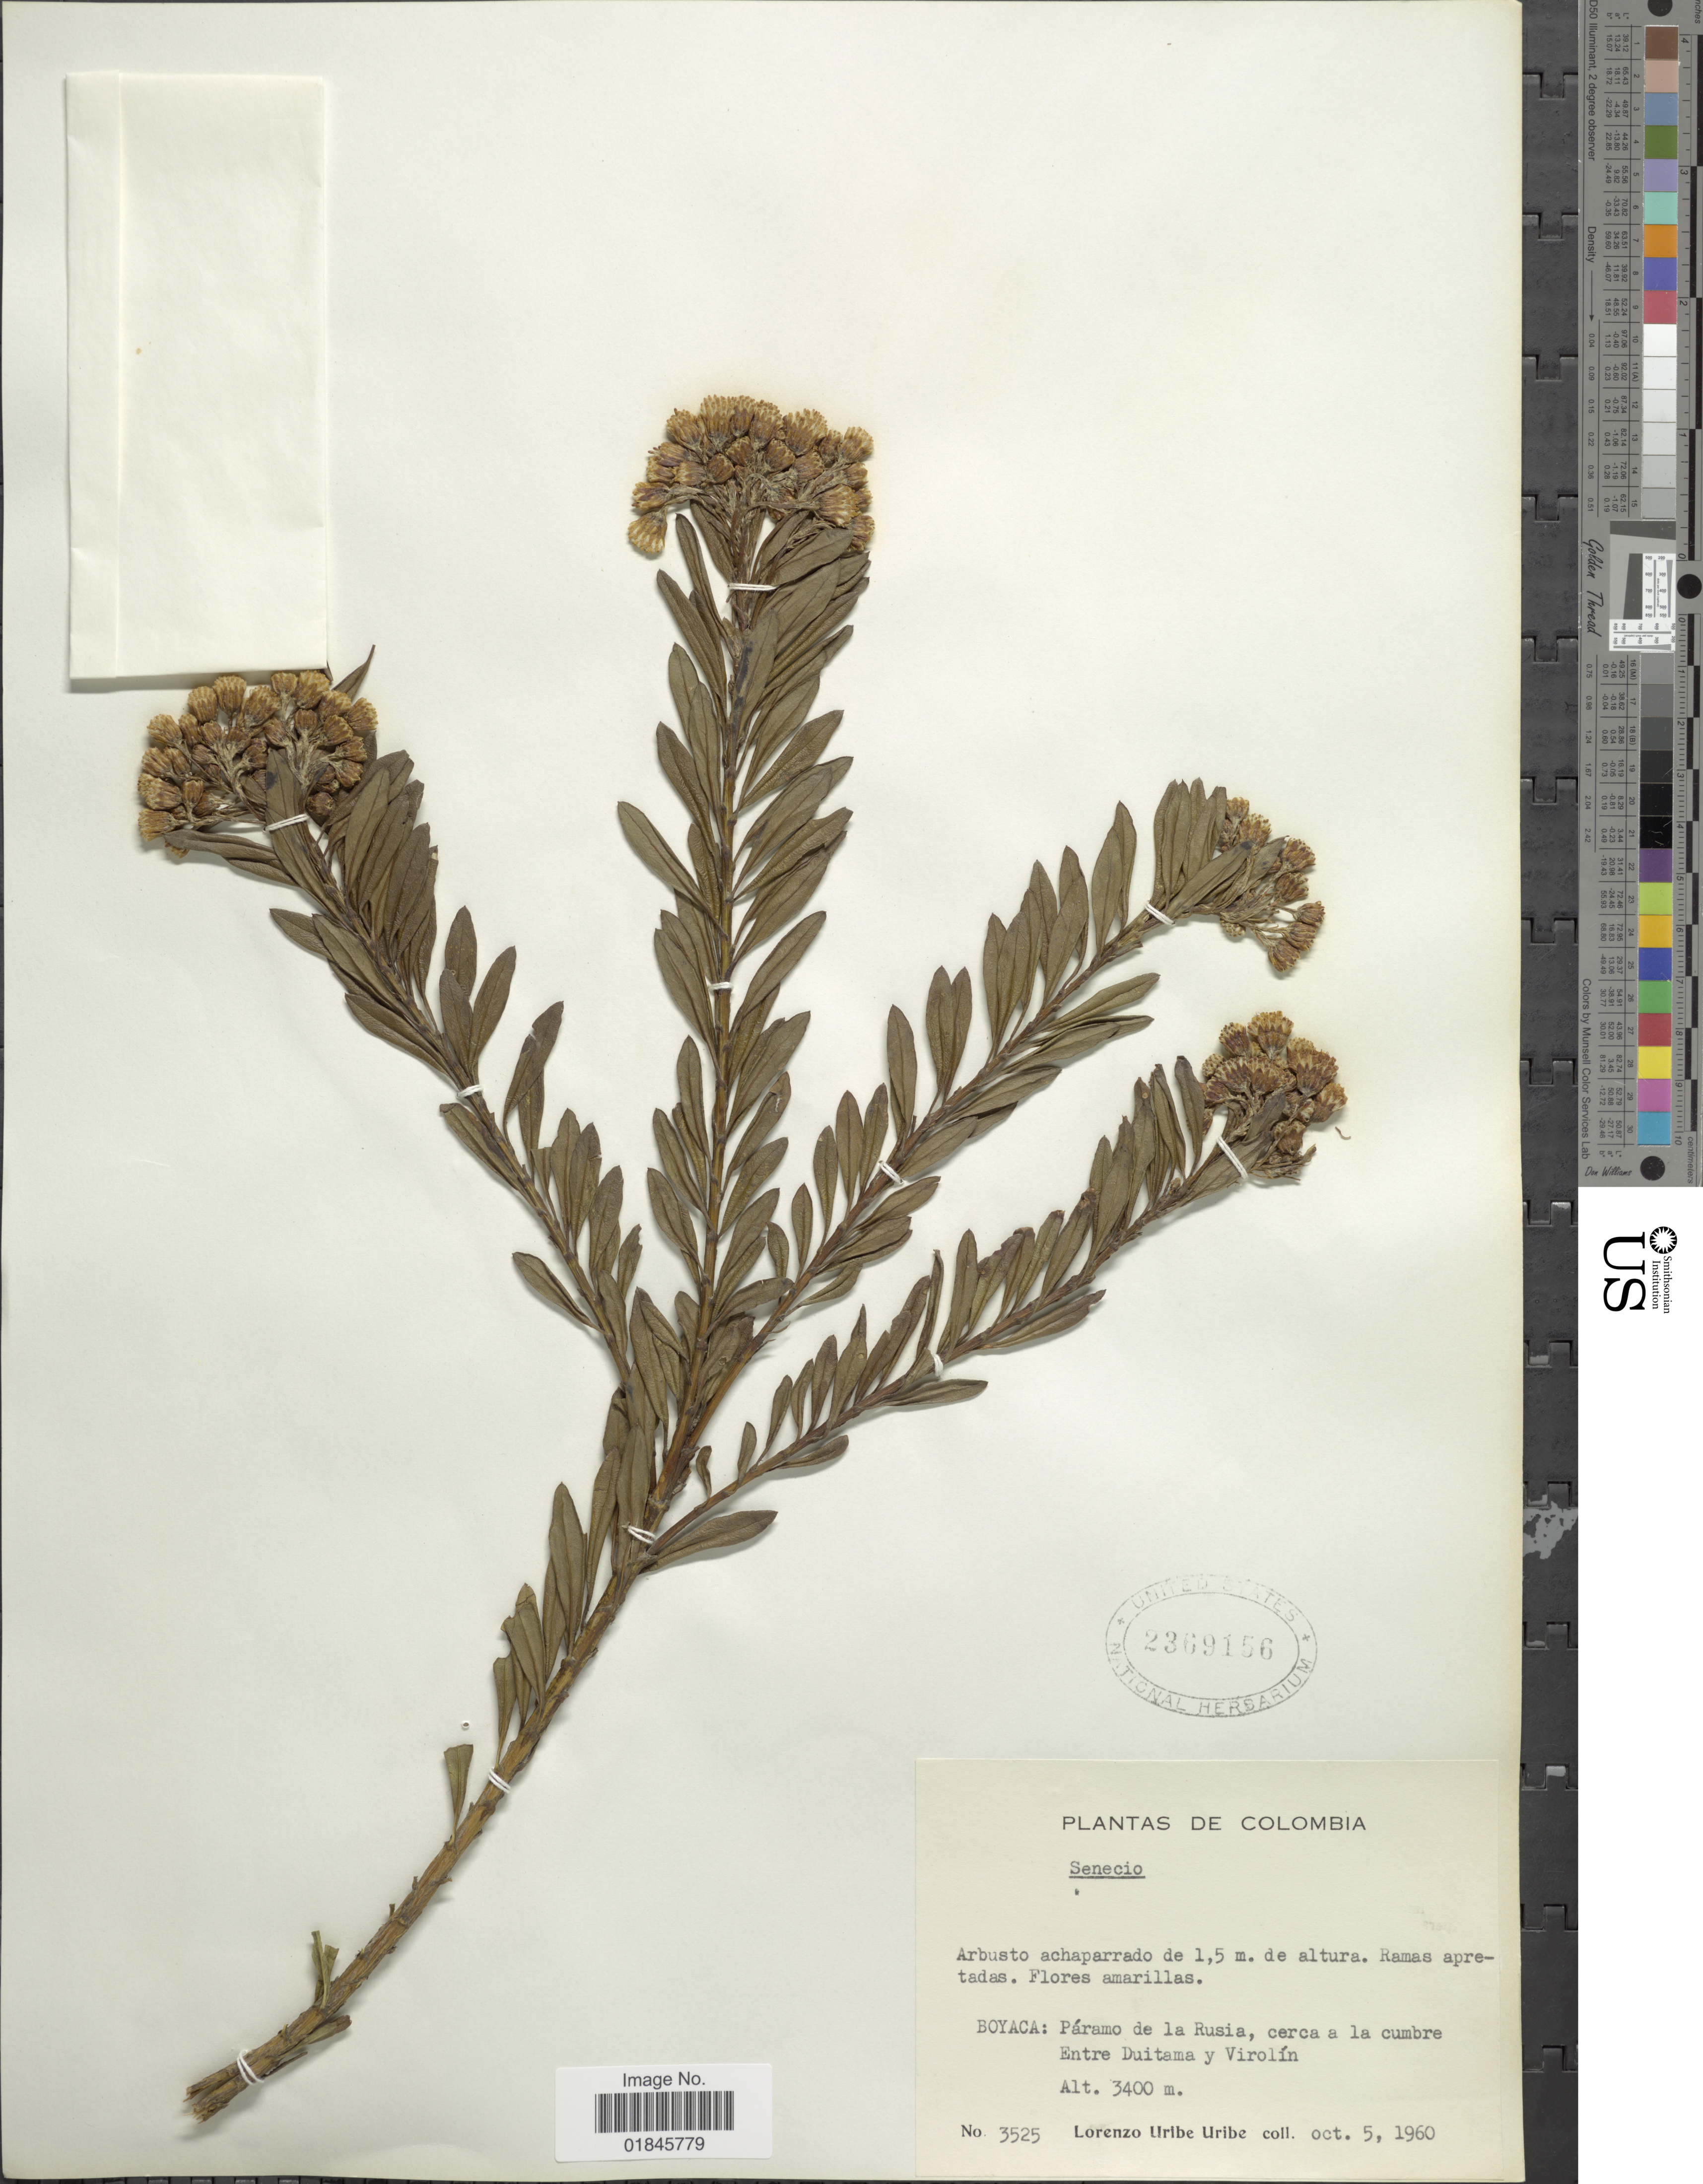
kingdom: Plantae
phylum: Tracheophyta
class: Magnoliopsida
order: Asterales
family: Asteraceae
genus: Pentacalia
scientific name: Pentacalia pulchella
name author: (Kunth) Cuatrec.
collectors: L. Uribe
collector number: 3525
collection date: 1960-10-05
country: Colombia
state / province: Boyacá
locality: Boyaca: Páramo de la Rusia, cerca a la cumbre Entre Duitama y Virolín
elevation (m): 3400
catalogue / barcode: US 2369156